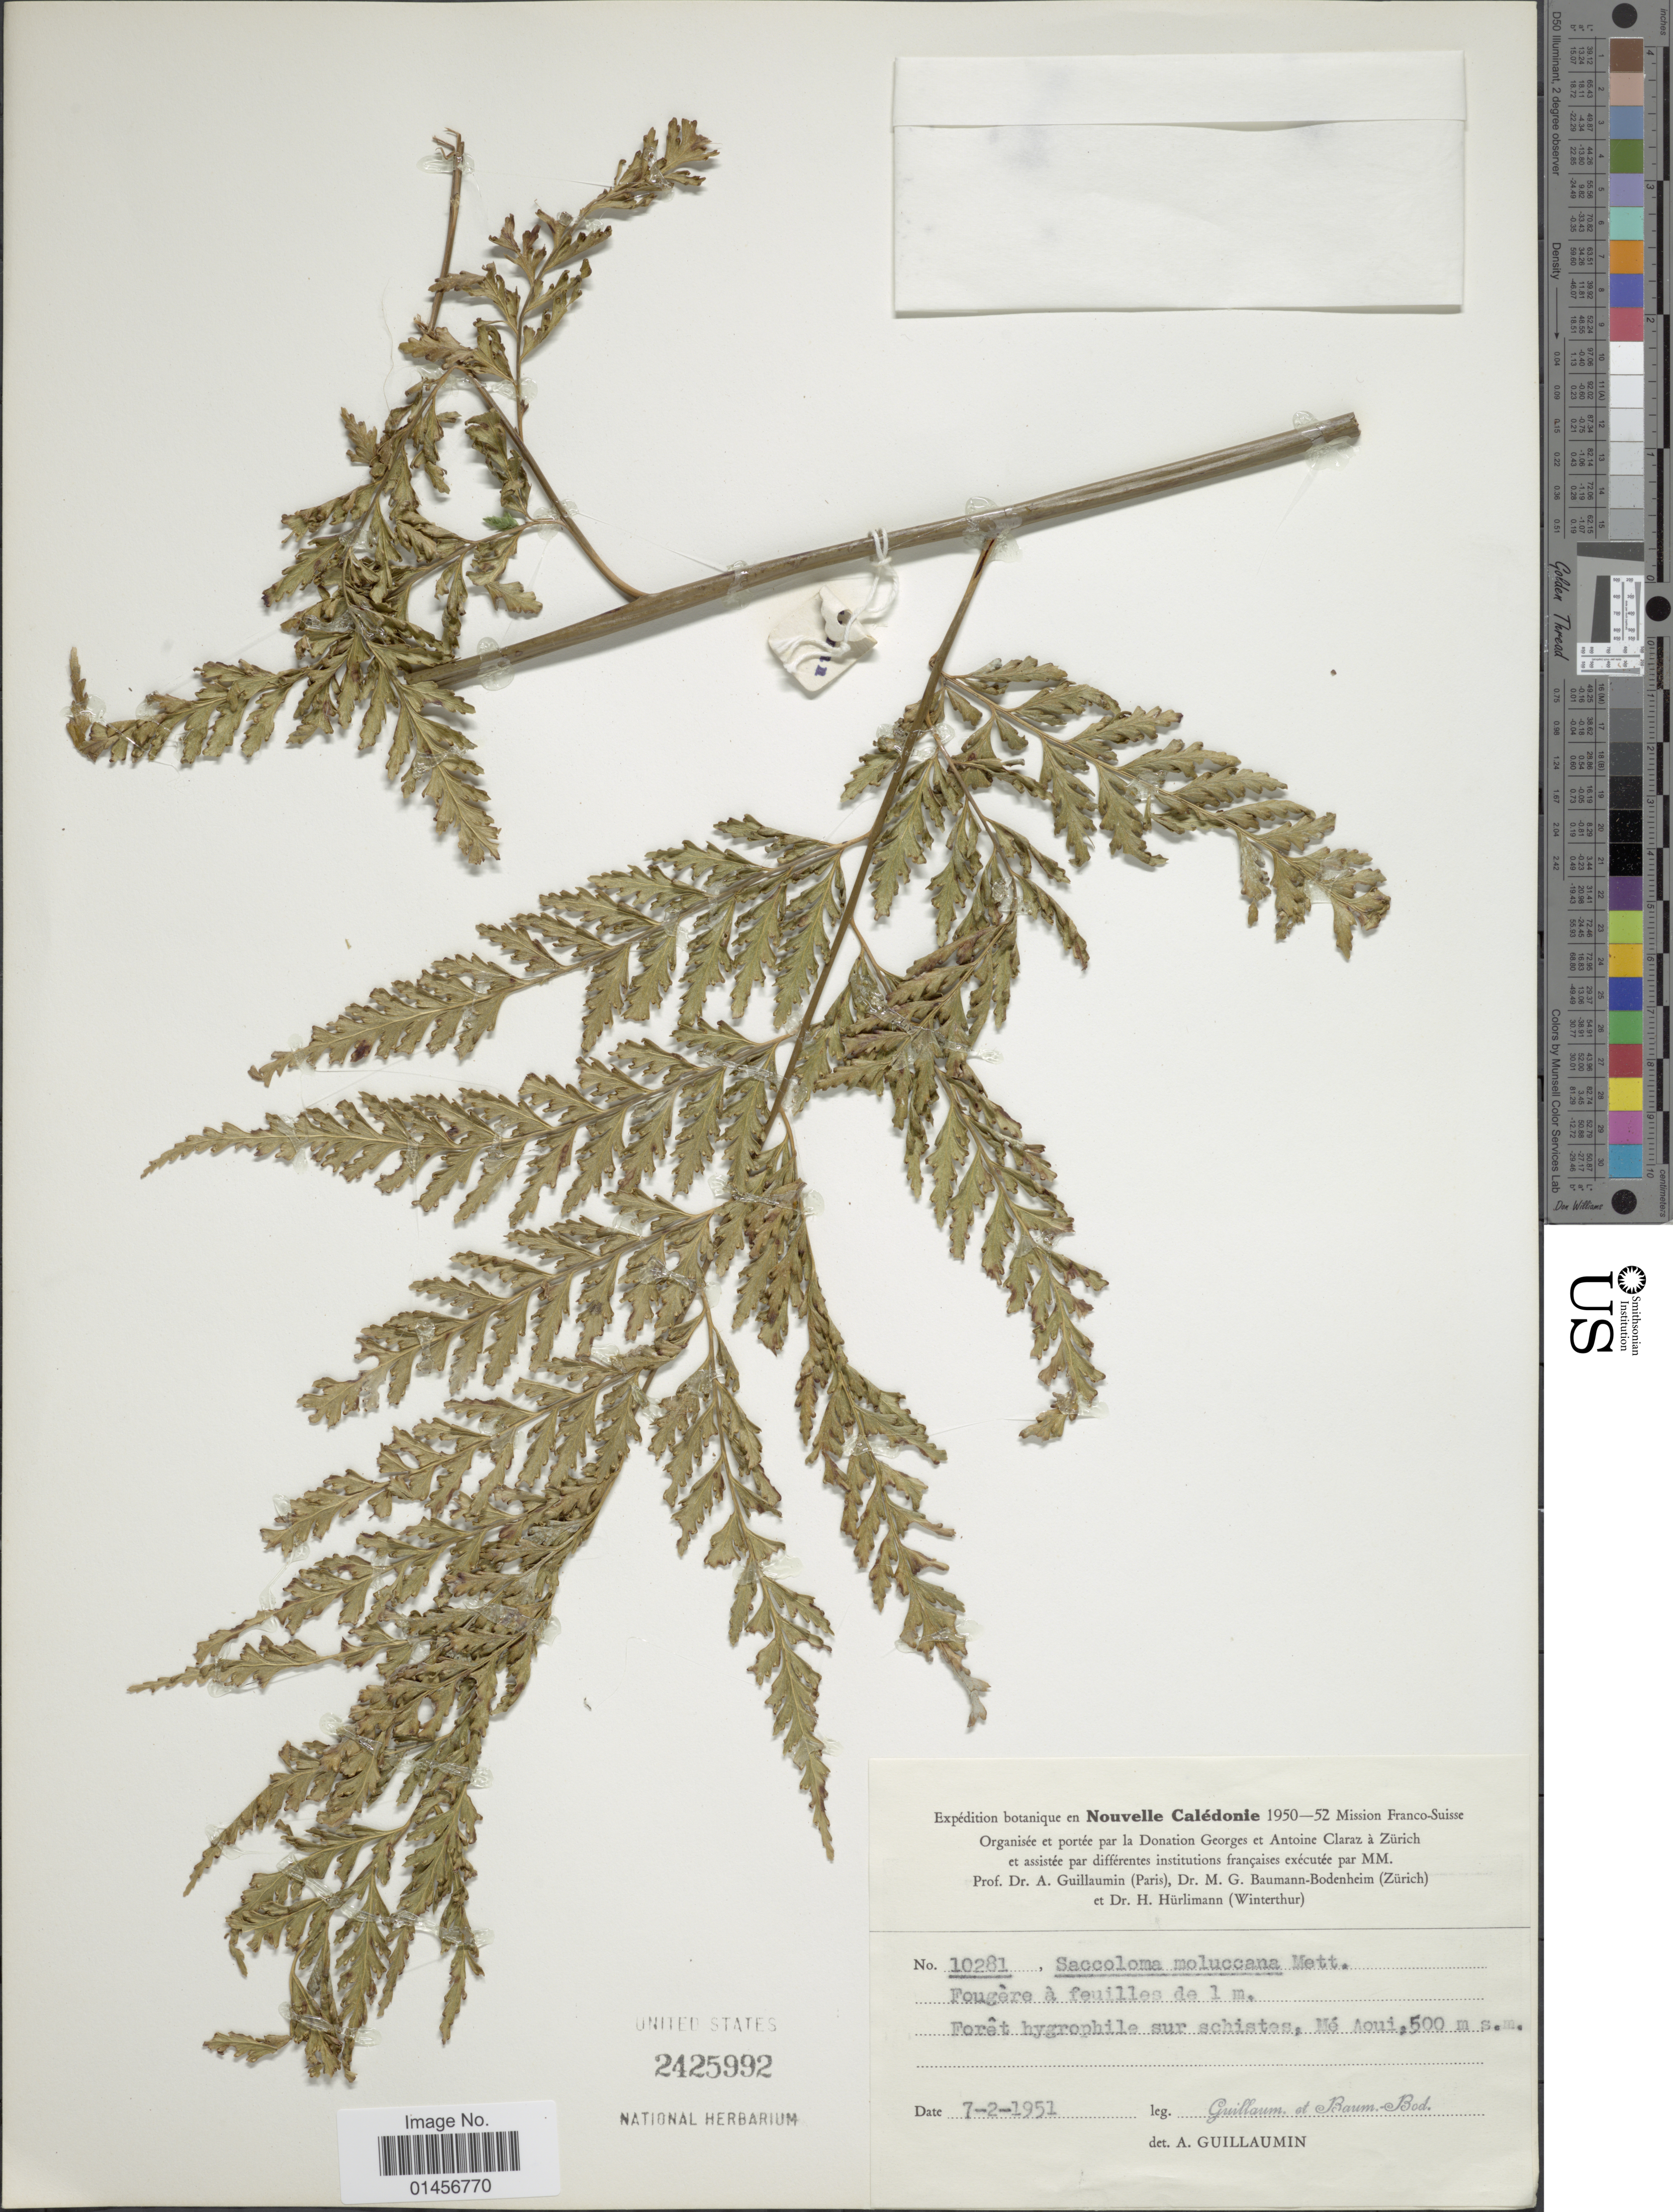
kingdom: Plantae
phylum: Tracheophyta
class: Polypodiopsida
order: Polypodiales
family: Saccolomataceae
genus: Saccoloma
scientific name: Saccoloma tenue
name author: (Brack.) Mett.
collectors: A. Guillaumin & M. G. Baumann-Bodenheim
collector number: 10281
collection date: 1951-02-07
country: New Caledonia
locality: Nouvelle Caledonie, Foret hygrophile sur schistes, Mu Aoui.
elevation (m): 500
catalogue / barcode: US 2525992